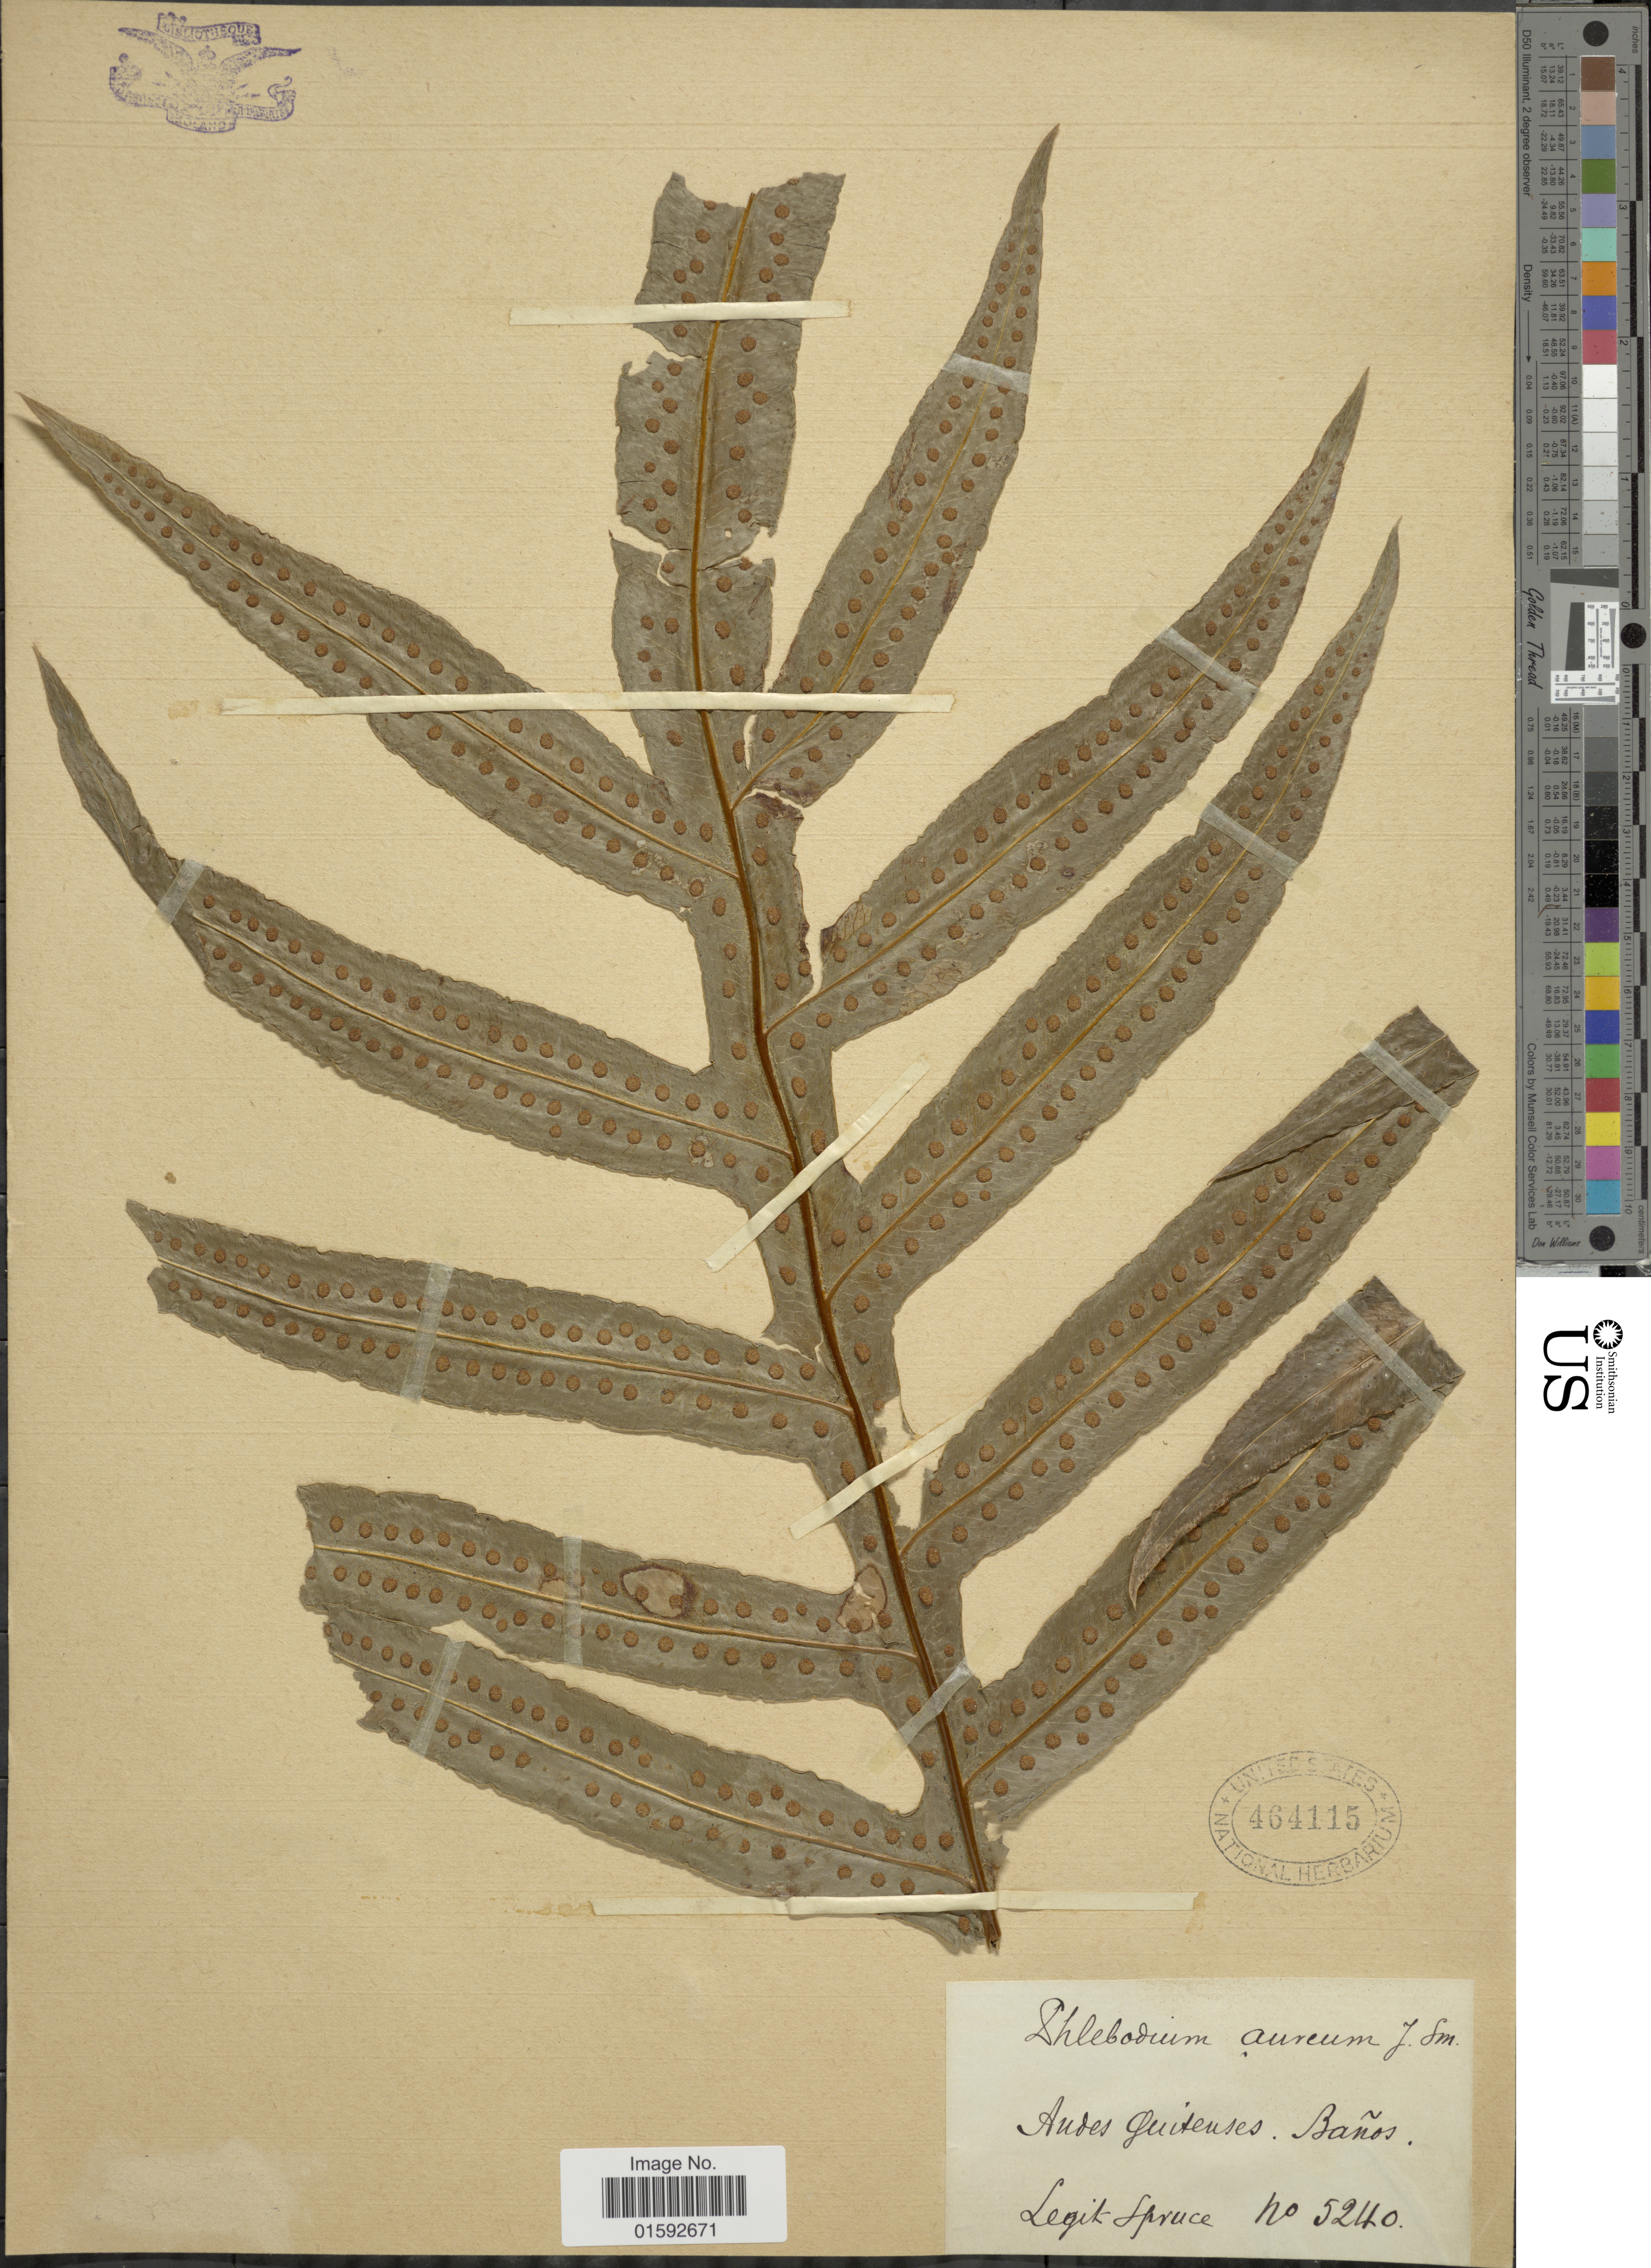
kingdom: Plantae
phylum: Tracheophyta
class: Polypodiopsida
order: Polypodiales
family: Polypodiaceae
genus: Phlebodium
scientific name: Phlebodium pseudoaureum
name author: (Cav.) Lellinger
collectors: -. Spruce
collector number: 5240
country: Ecuador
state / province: Pichincha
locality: Andes Quitenses, Baños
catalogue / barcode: US 464115